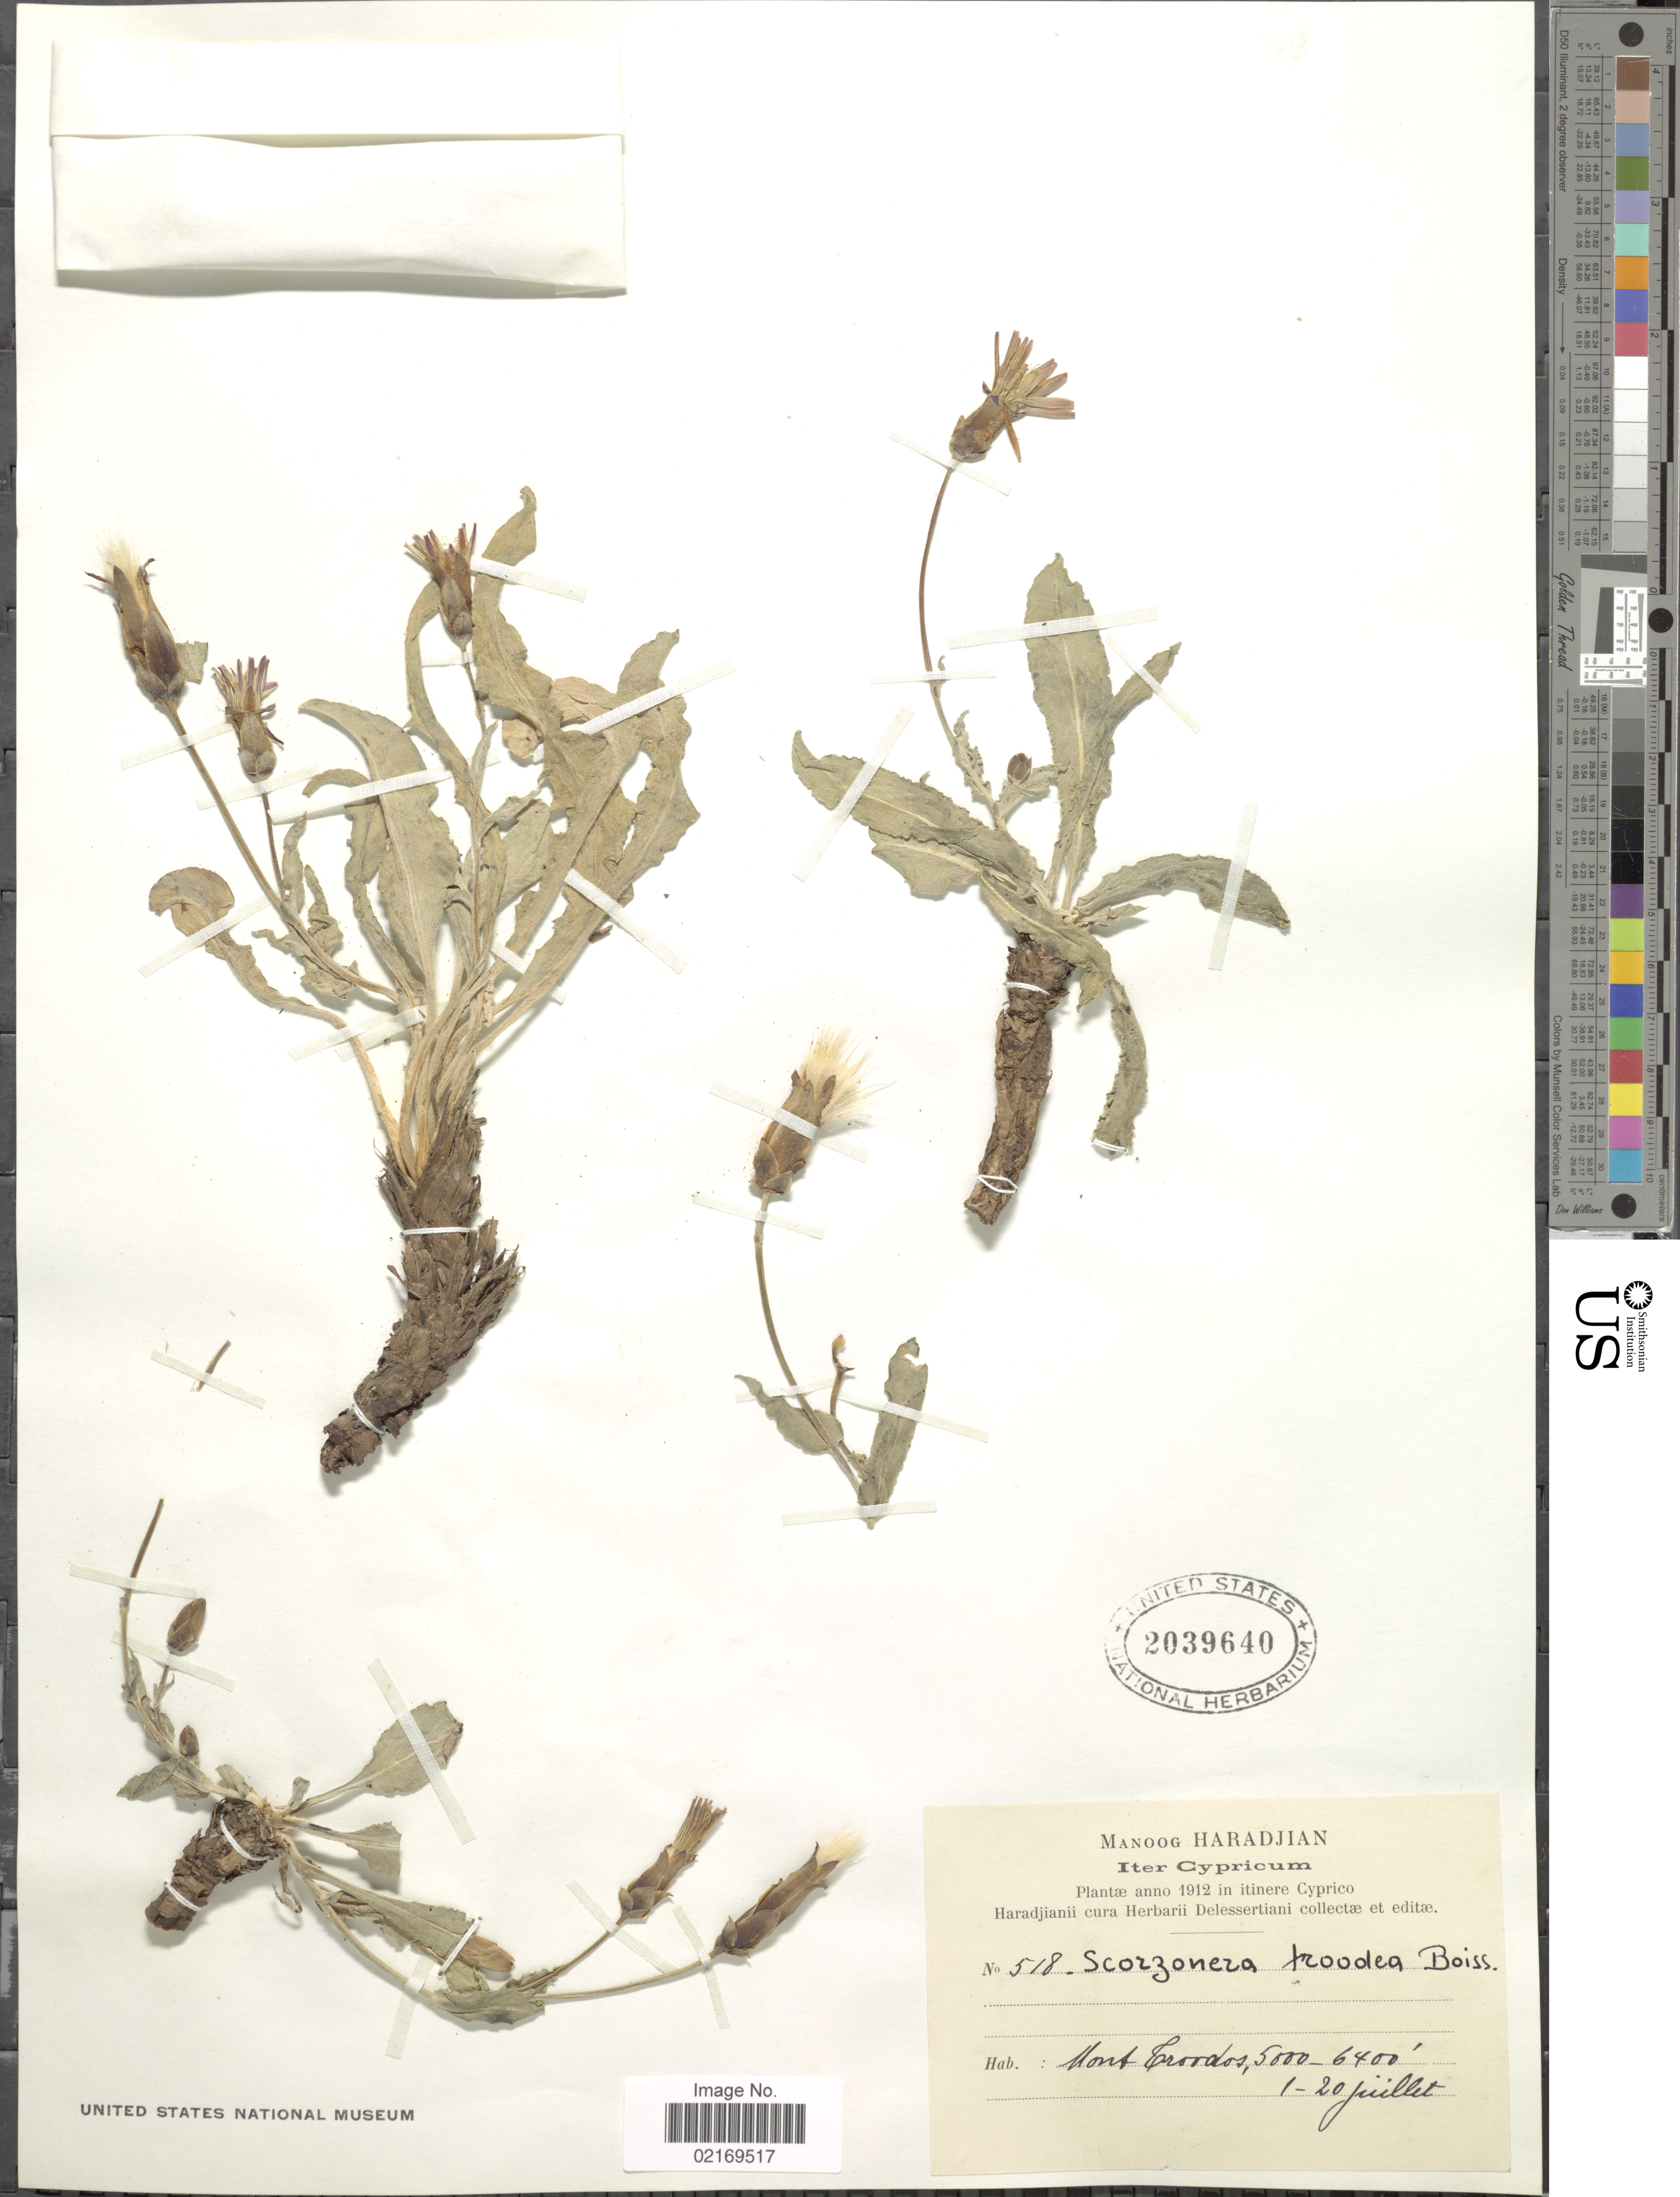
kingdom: Plantae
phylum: Tracheophyta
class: Magnoliopsida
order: Asterales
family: Asteraceae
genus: Scorzonera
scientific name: Scorzonera troodea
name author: Boiss.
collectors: M. Haradjian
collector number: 518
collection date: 1912-07-01/1912-07-20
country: Cyprus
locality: Iter Cypricum, in itinere Cyprico, Mont Croodos [interpreted].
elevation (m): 1524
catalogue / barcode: US 2039640